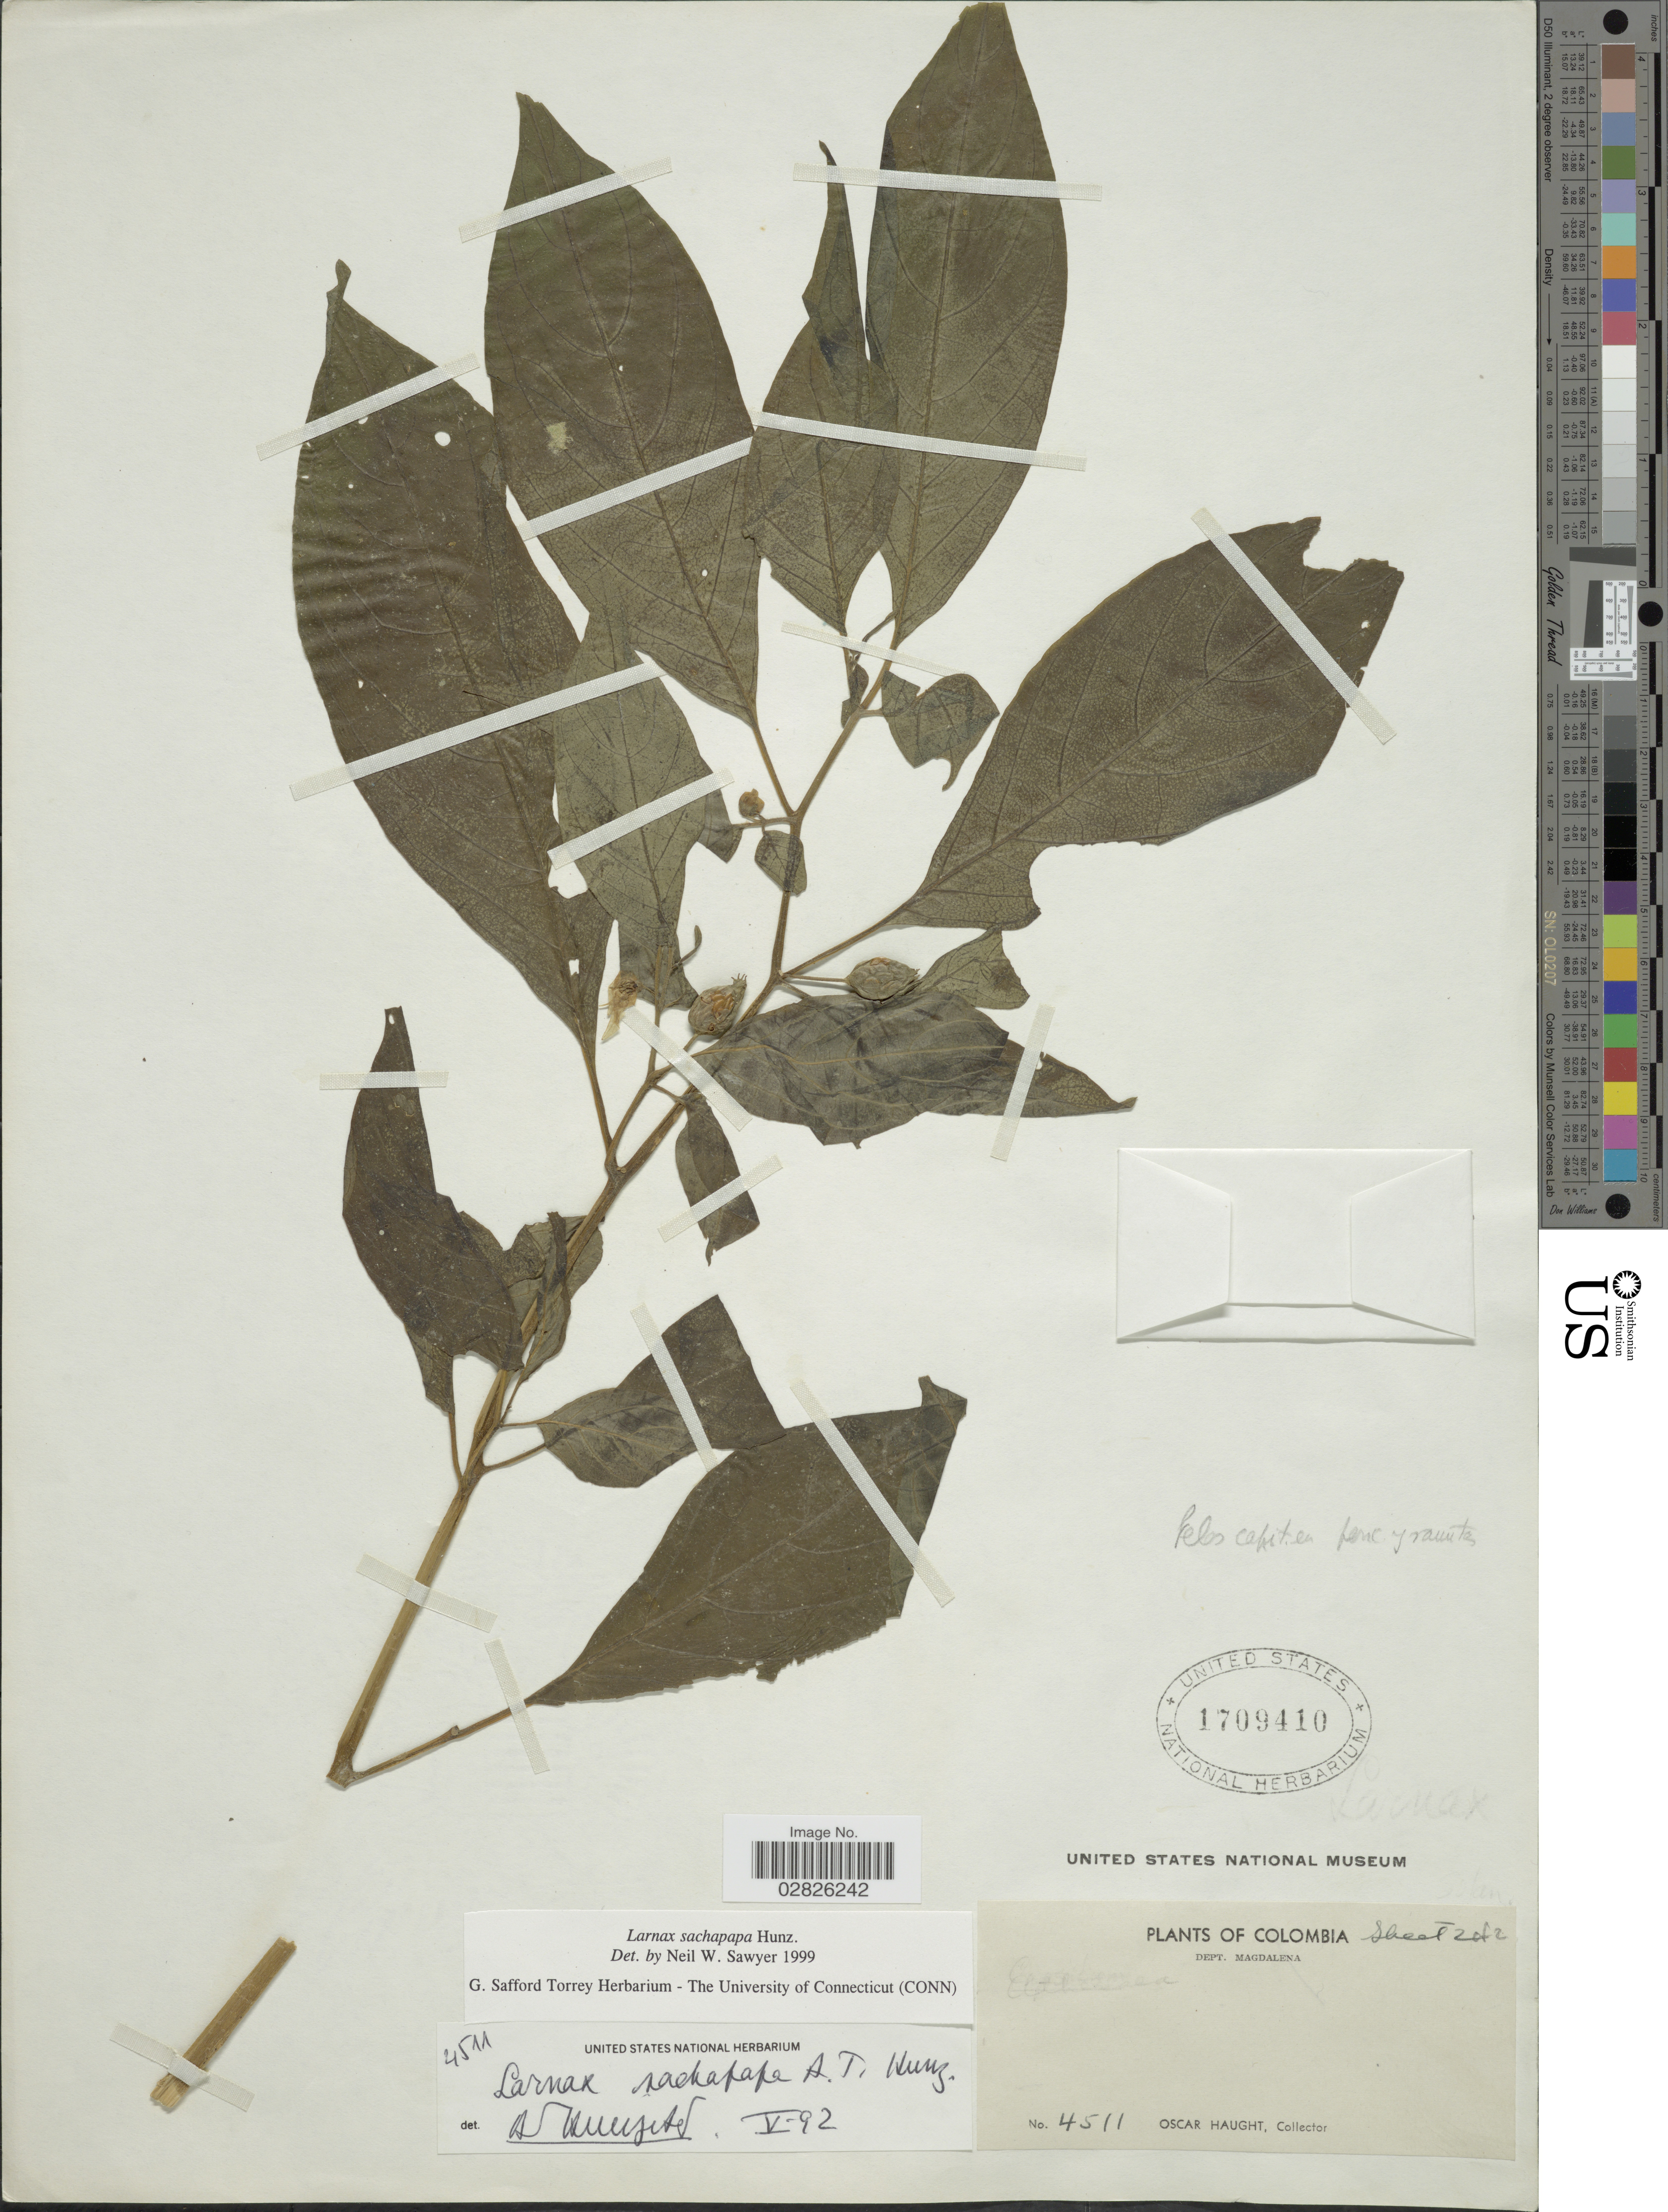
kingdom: Plantae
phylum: Tracheophyta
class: Magnoliopsida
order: Solanales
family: Solanaceae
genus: Larnax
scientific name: Larnax sachapapa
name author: Hunz.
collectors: O. L. Haught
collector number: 4511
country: Colombia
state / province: Magdalena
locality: Dept. Magdalena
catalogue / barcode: US 1709410